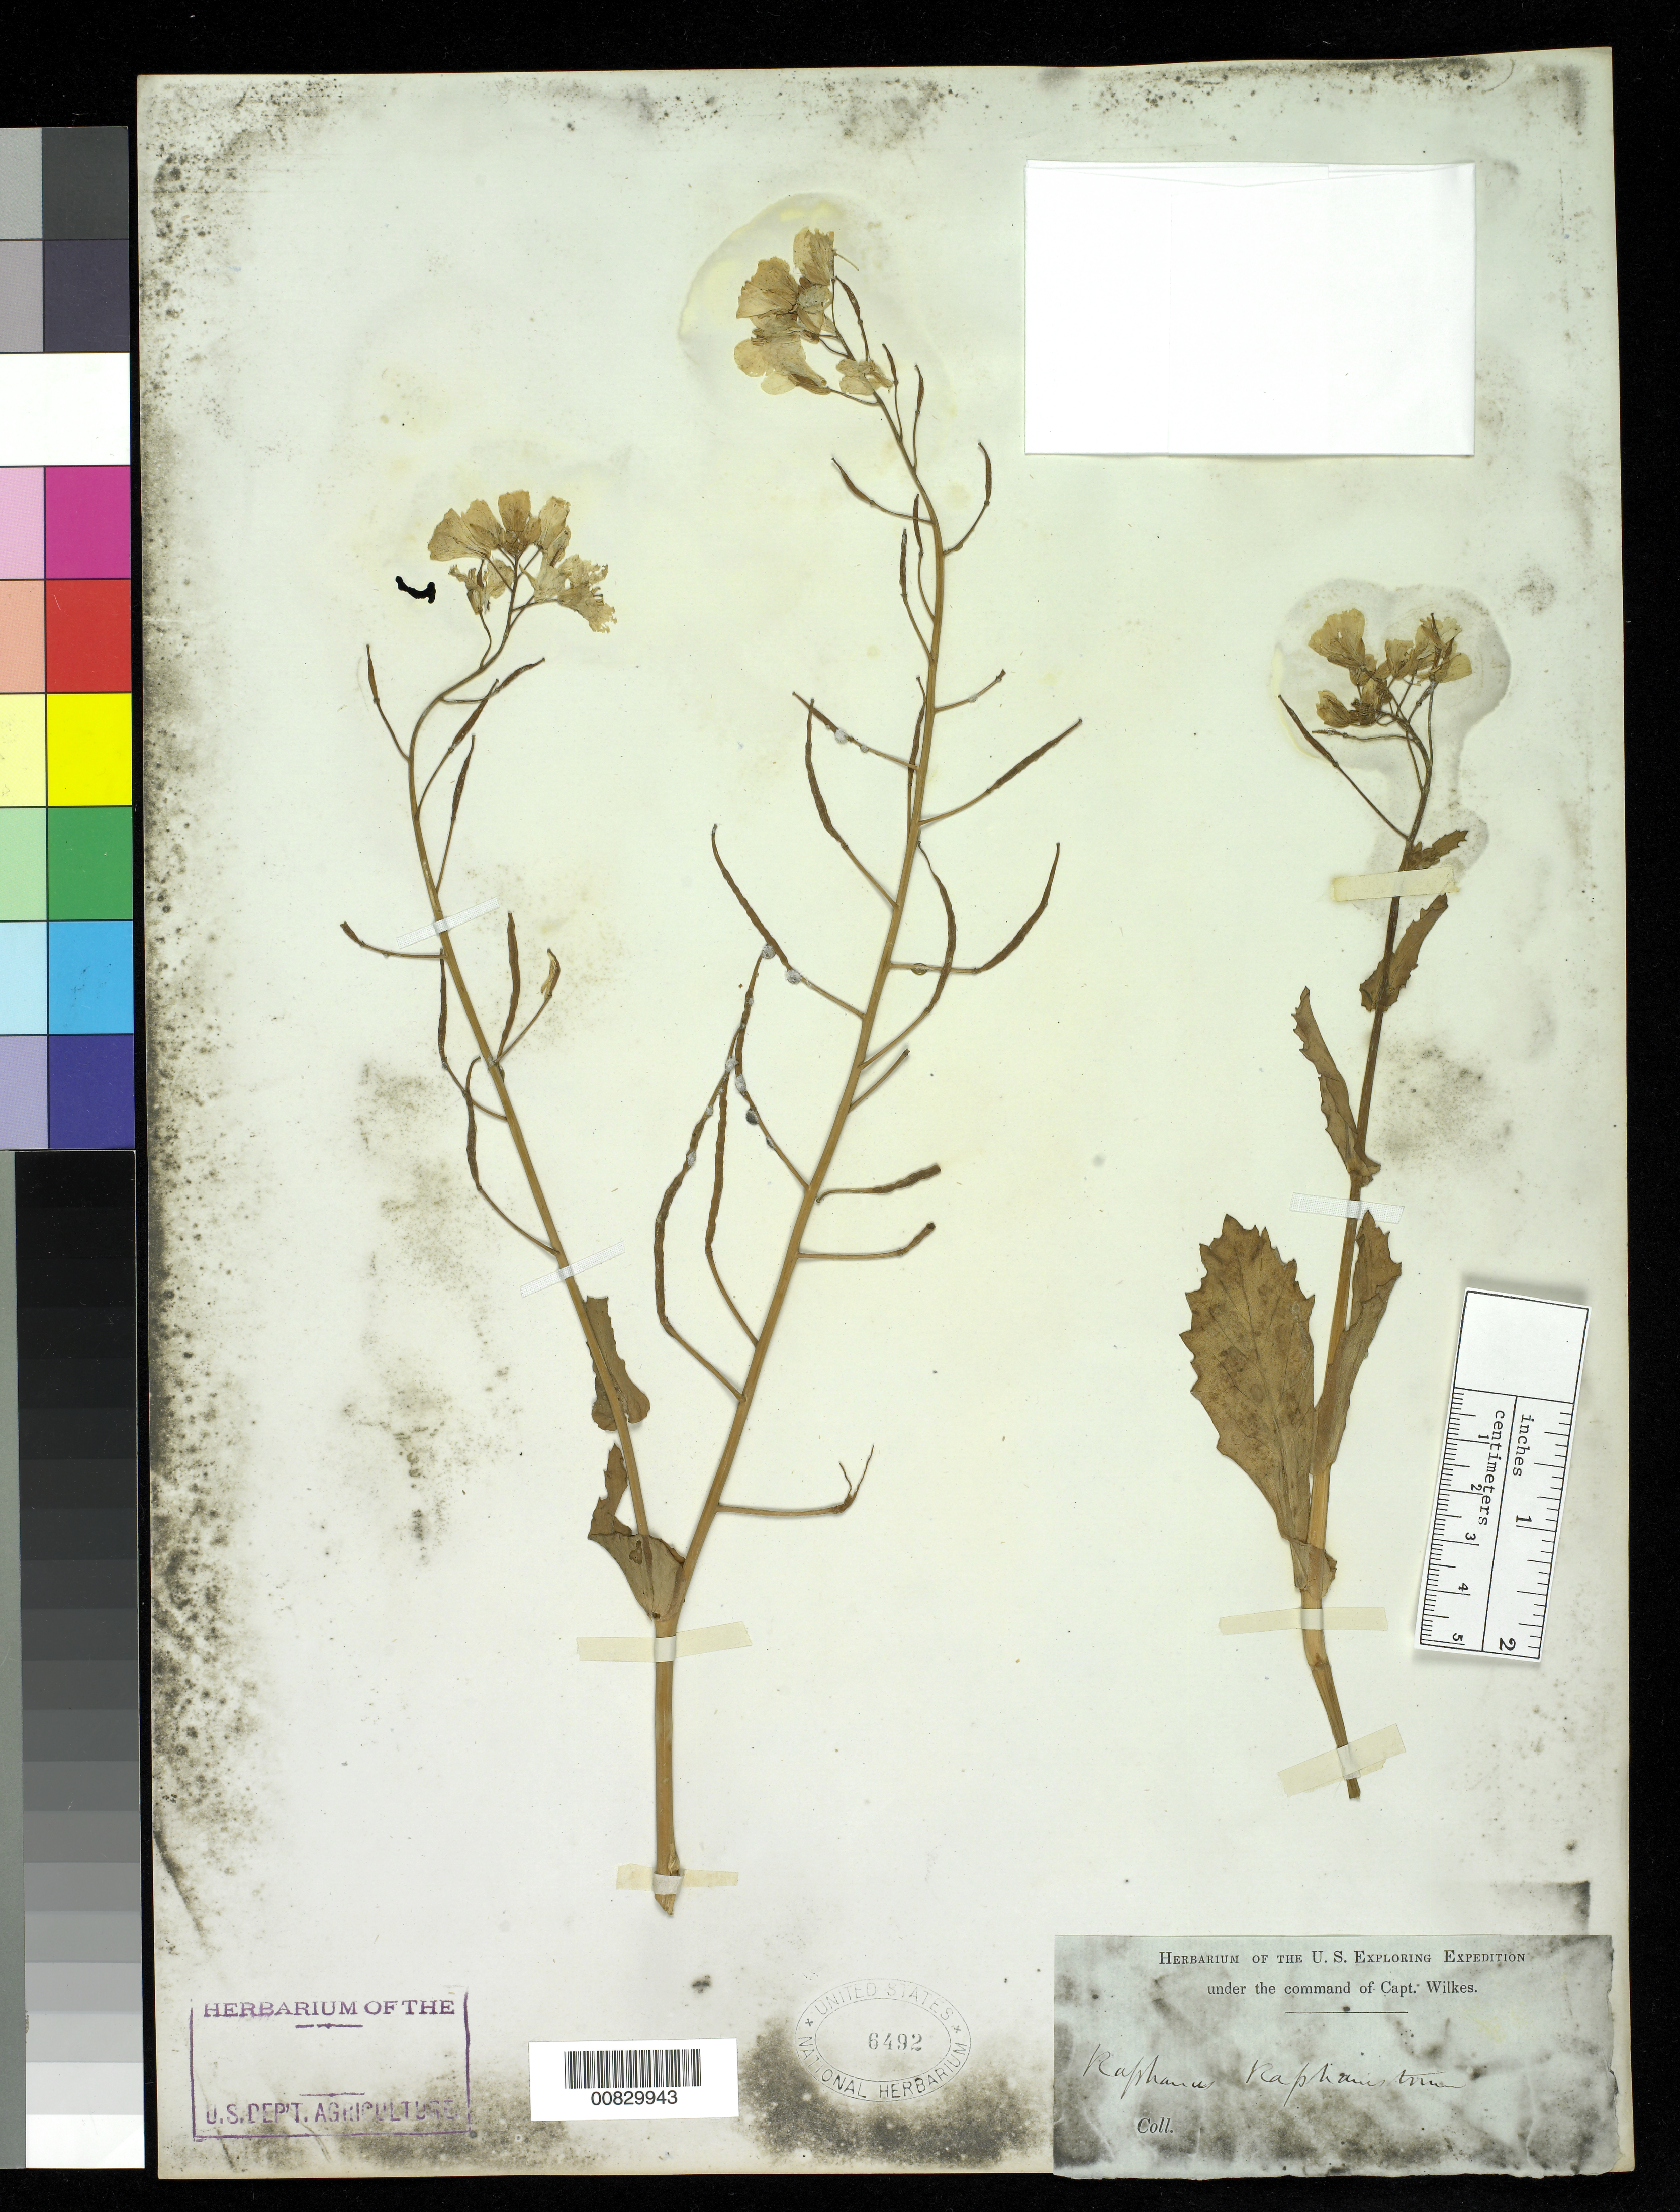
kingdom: Plantae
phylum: Tracheophyta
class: Magnoliopsida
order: Brassicales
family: Brassicaceae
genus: Raphanus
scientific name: Raphanus raphanistrum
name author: L.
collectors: Wilkes Explor. Exped.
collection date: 1838/1842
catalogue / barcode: US 6492